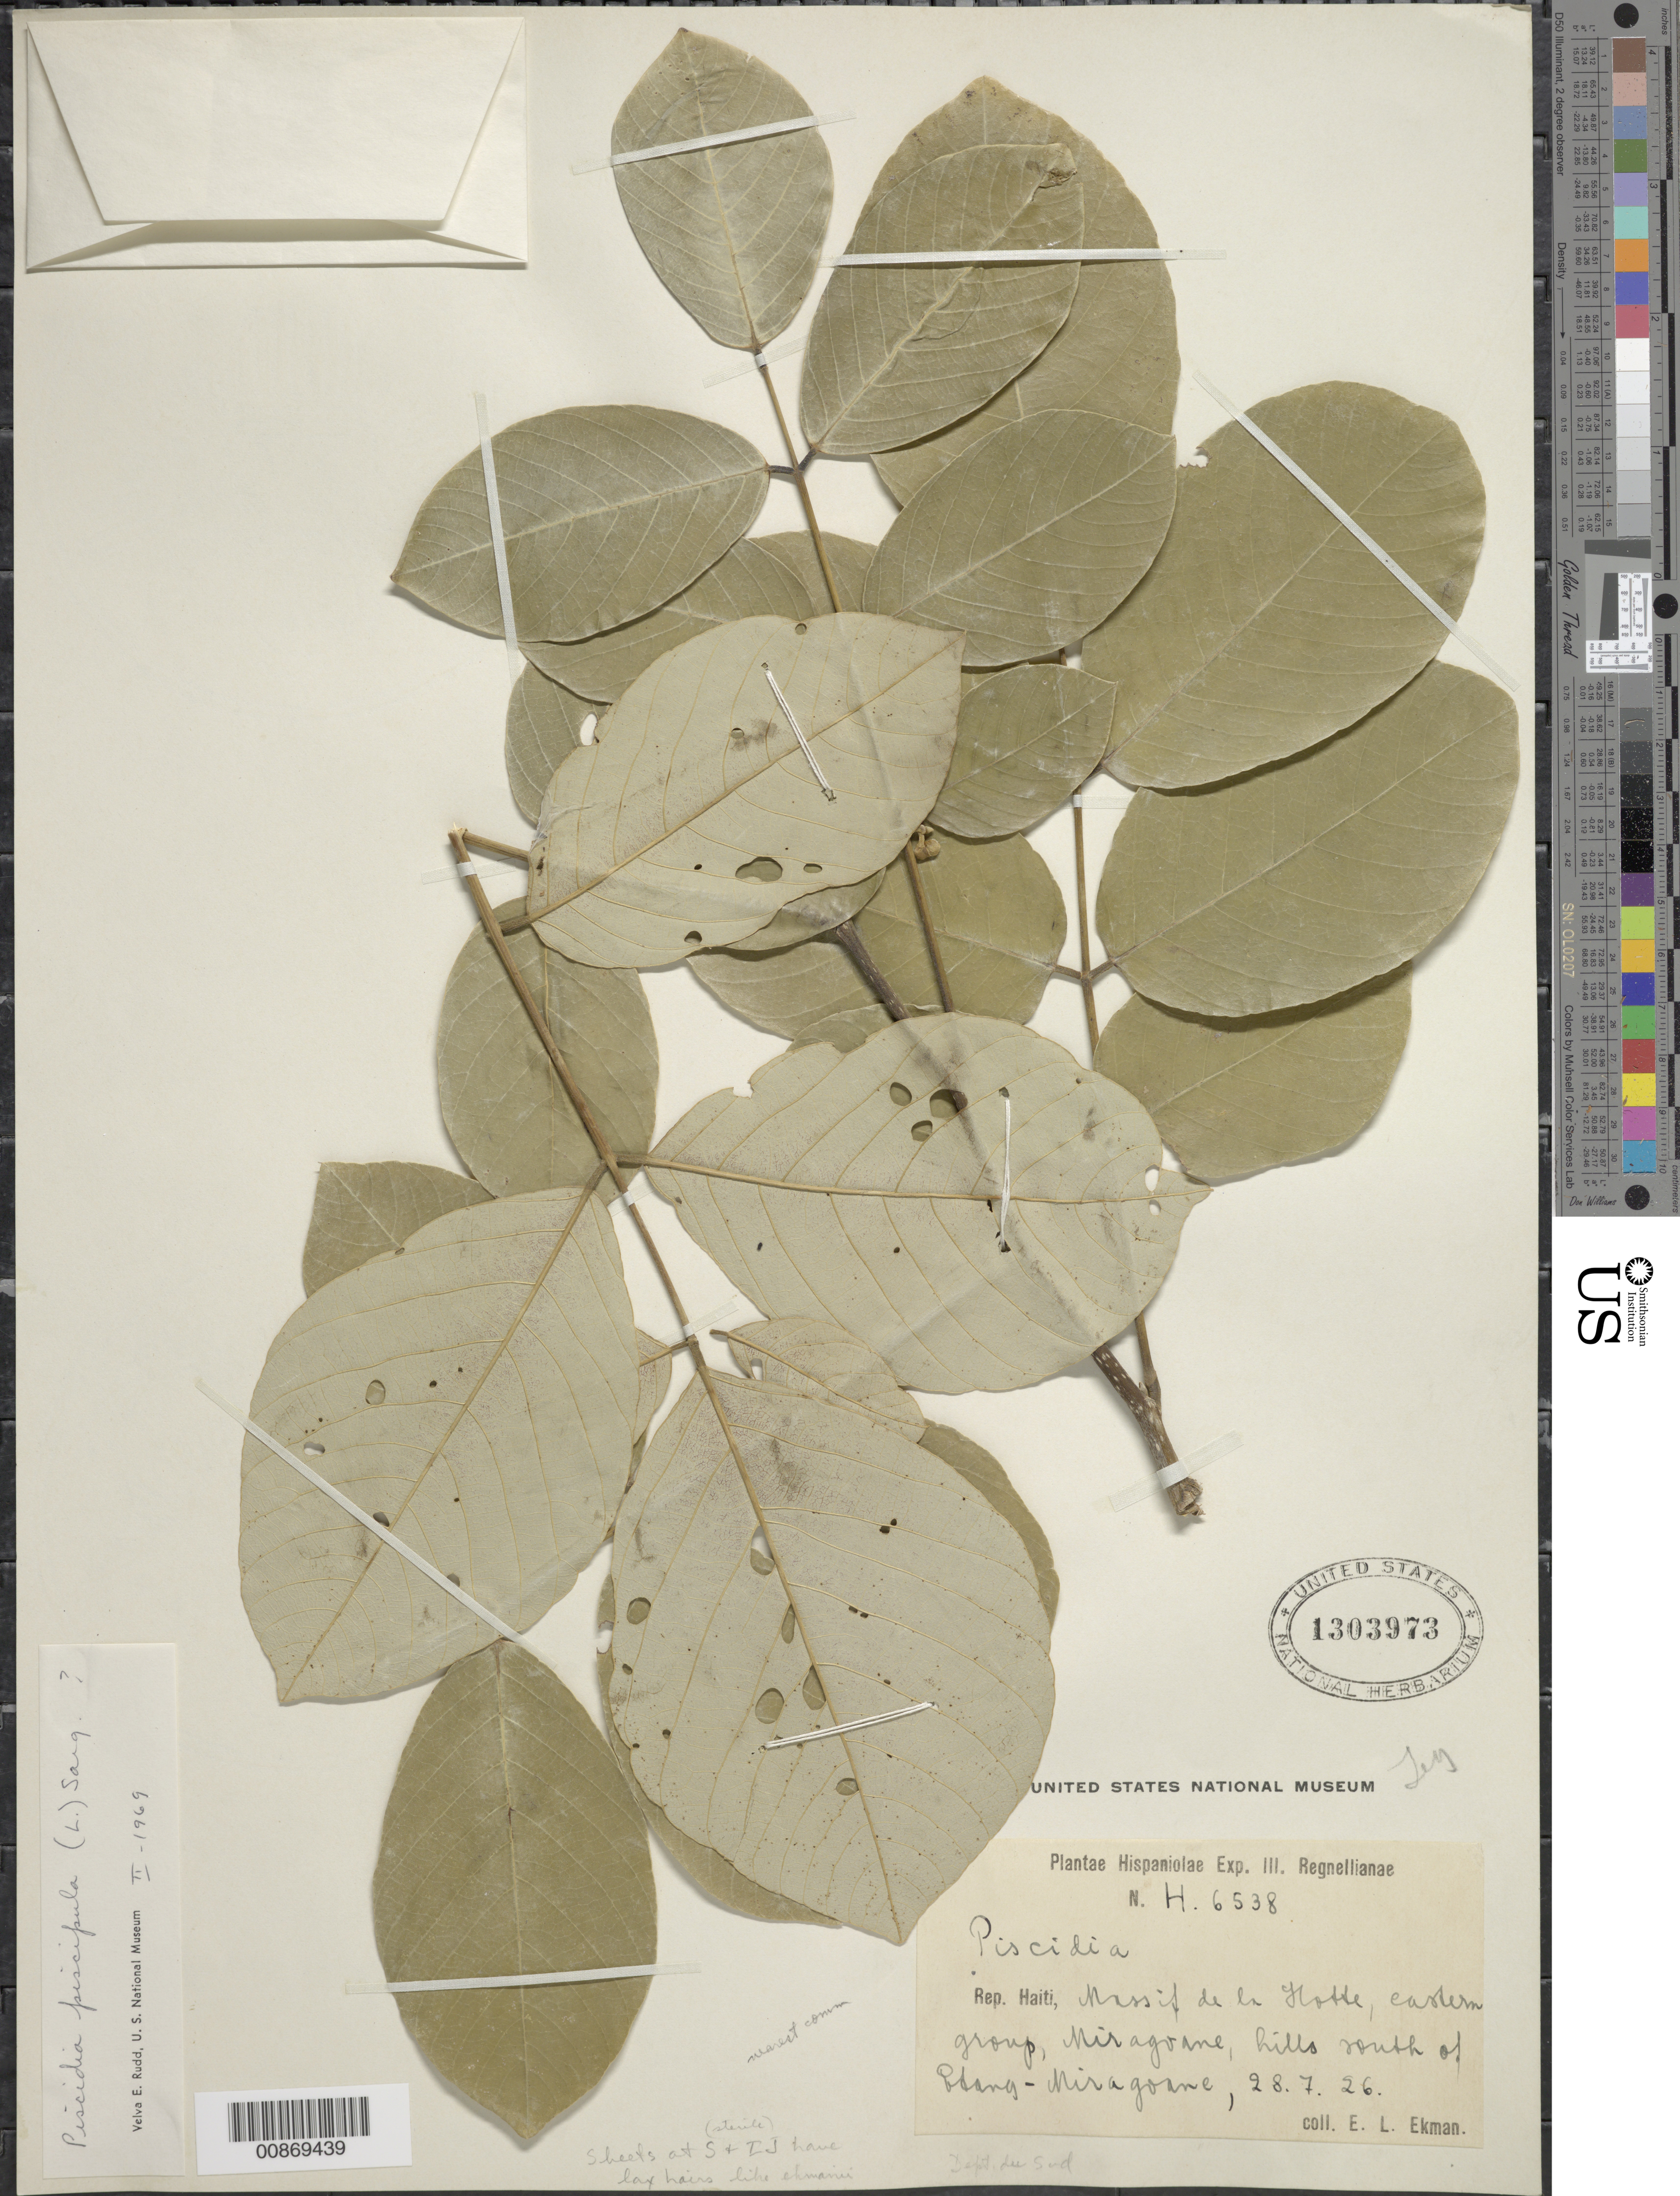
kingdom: Plantae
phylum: Tracheophyta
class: Magnoliopsida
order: Fabales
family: Fabaceae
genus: Piscidia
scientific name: Piscidia piscipula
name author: (L.) Sarg.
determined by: Rudd, V. E.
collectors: E. L. Ekman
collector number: H 6538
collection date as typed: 28 Jul 1926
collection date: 1926-07-28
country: Haiti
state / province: Sud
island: Hispaniola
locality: Massif de la Hotte, eastern group, Miragoane, hills south of Etang-Miragoane.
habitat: Hills.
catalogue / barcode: US 1303973